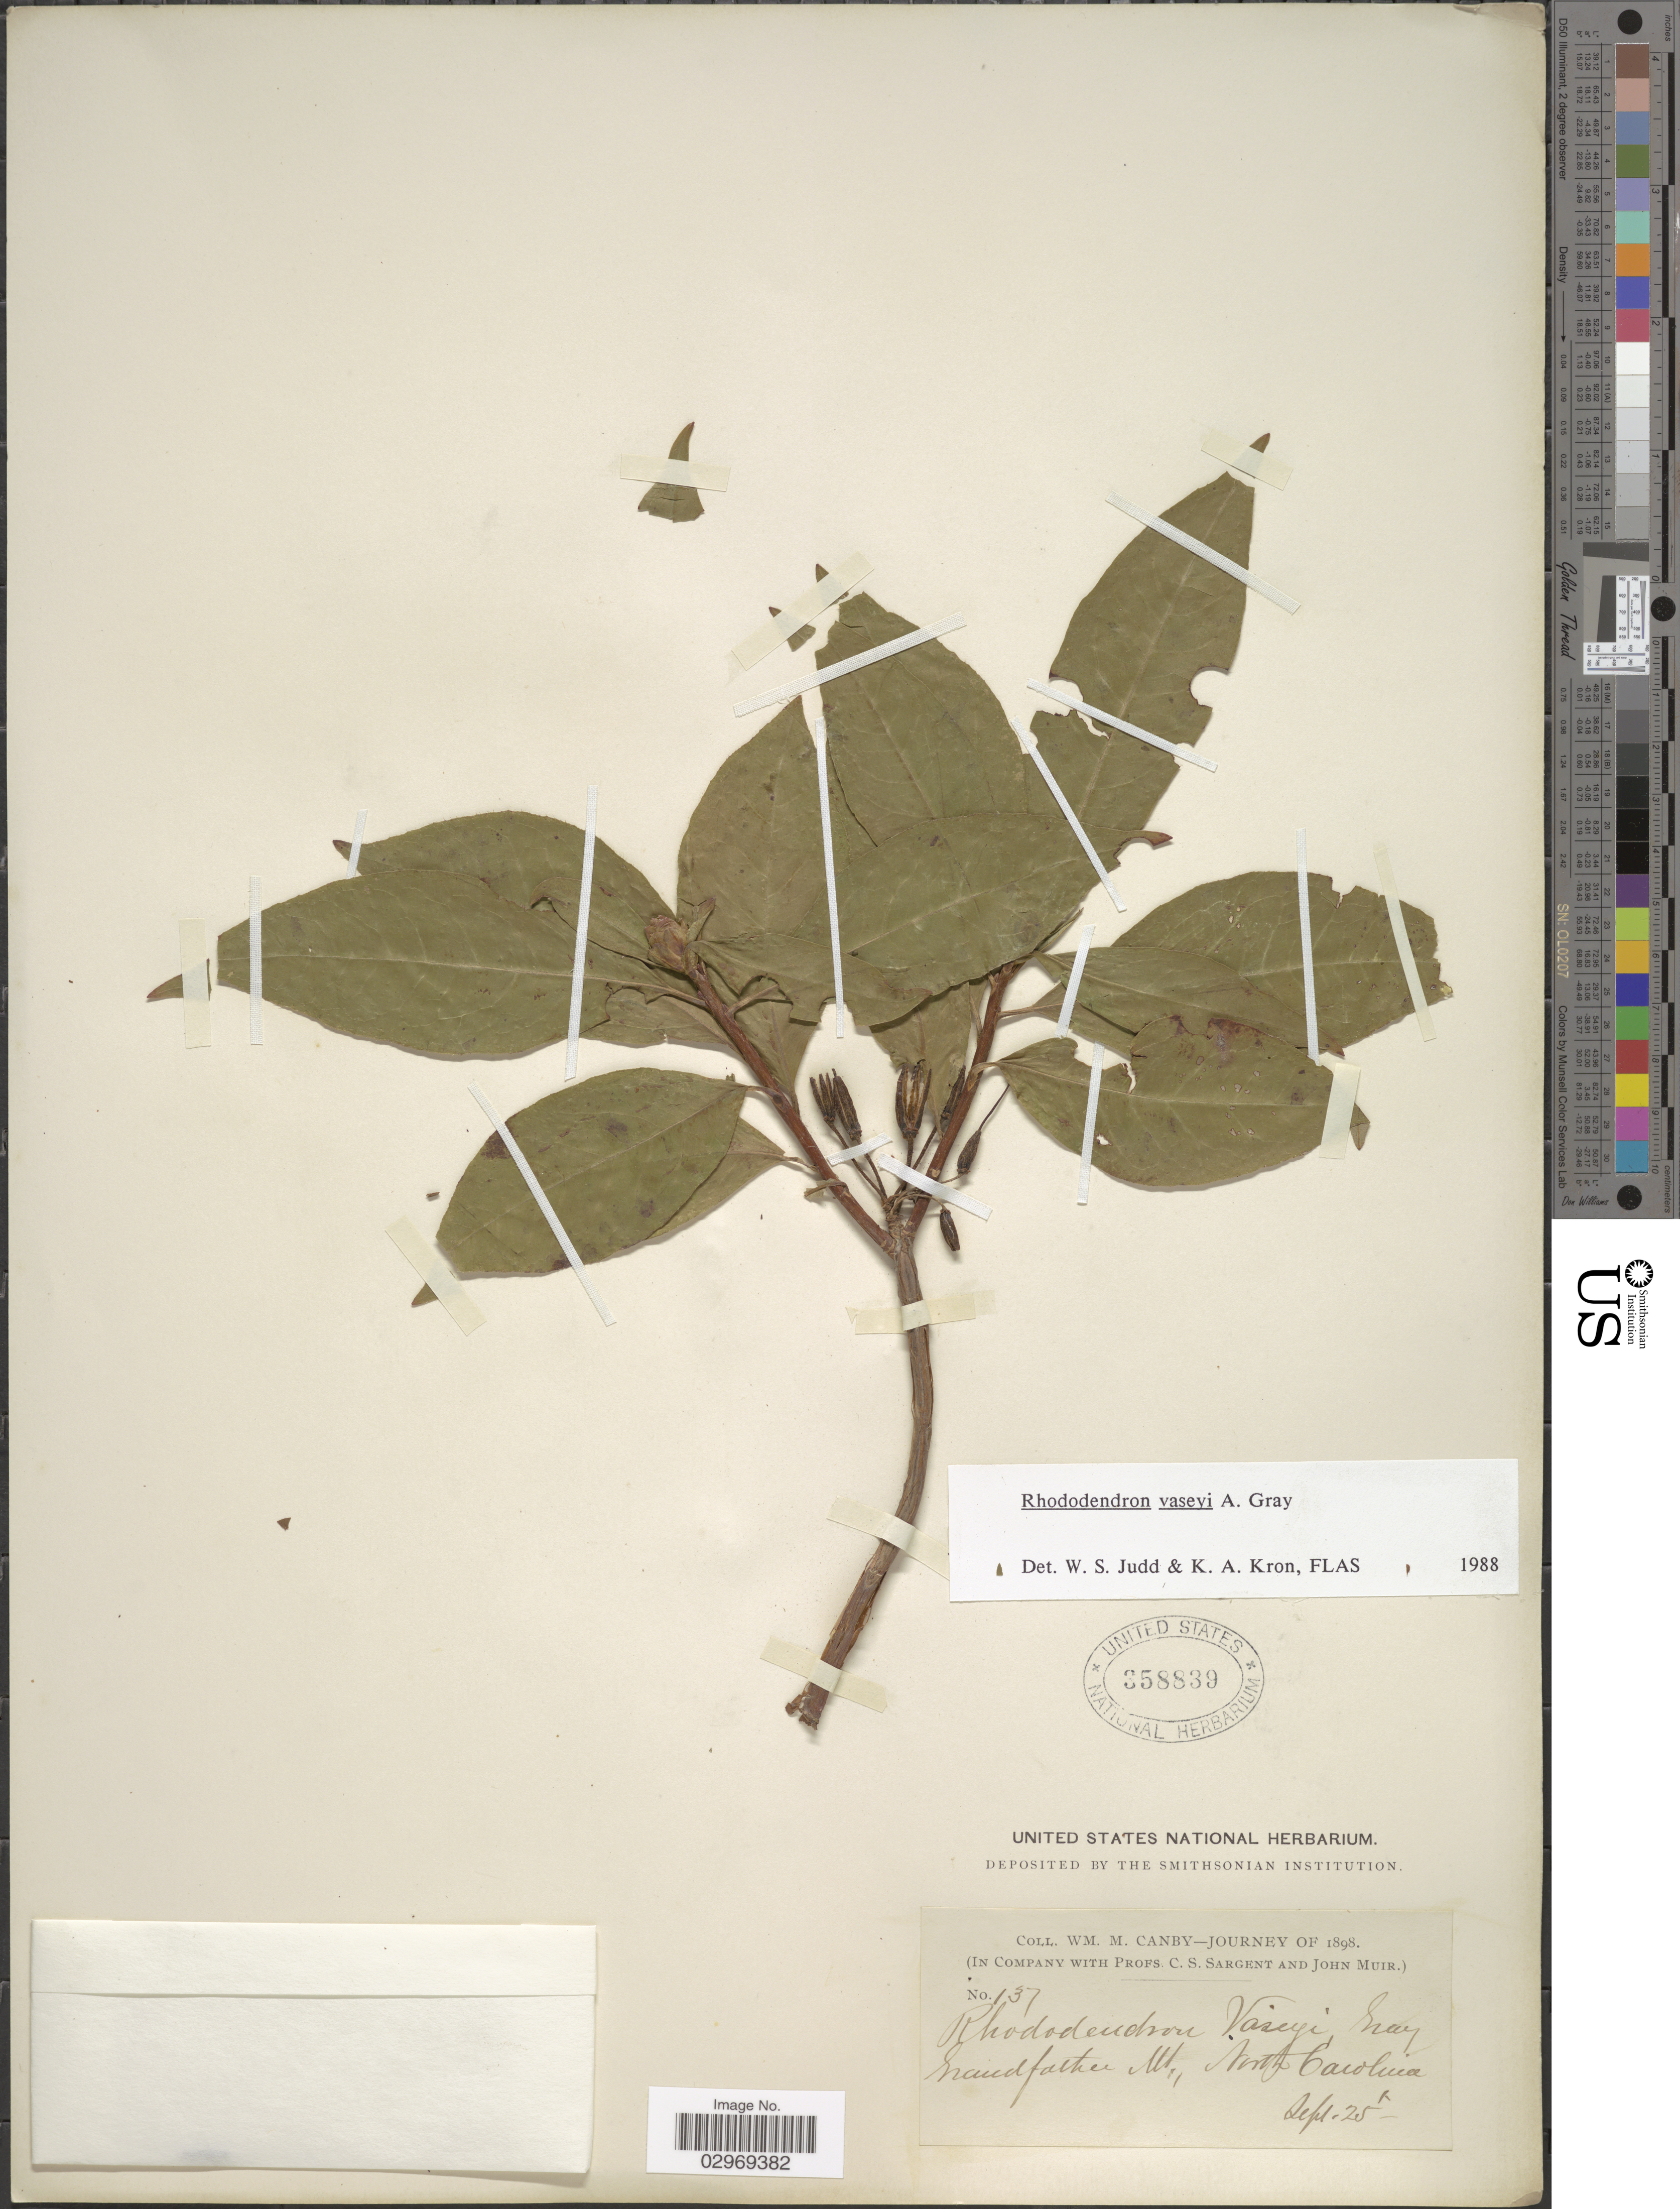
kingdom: Plantae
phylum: Tracheophyta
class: Magnoliopsida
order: Ericales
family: Ericaceae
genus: Rhododendron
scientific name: Rhododendron vaseyi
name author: A. Gray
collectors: W. M. Canby, C. S. Sargent & J. Muir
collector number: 137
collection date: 1898-09-25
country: United States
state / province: North Carolina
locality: Grandfather Mt.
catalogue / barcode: US 358839